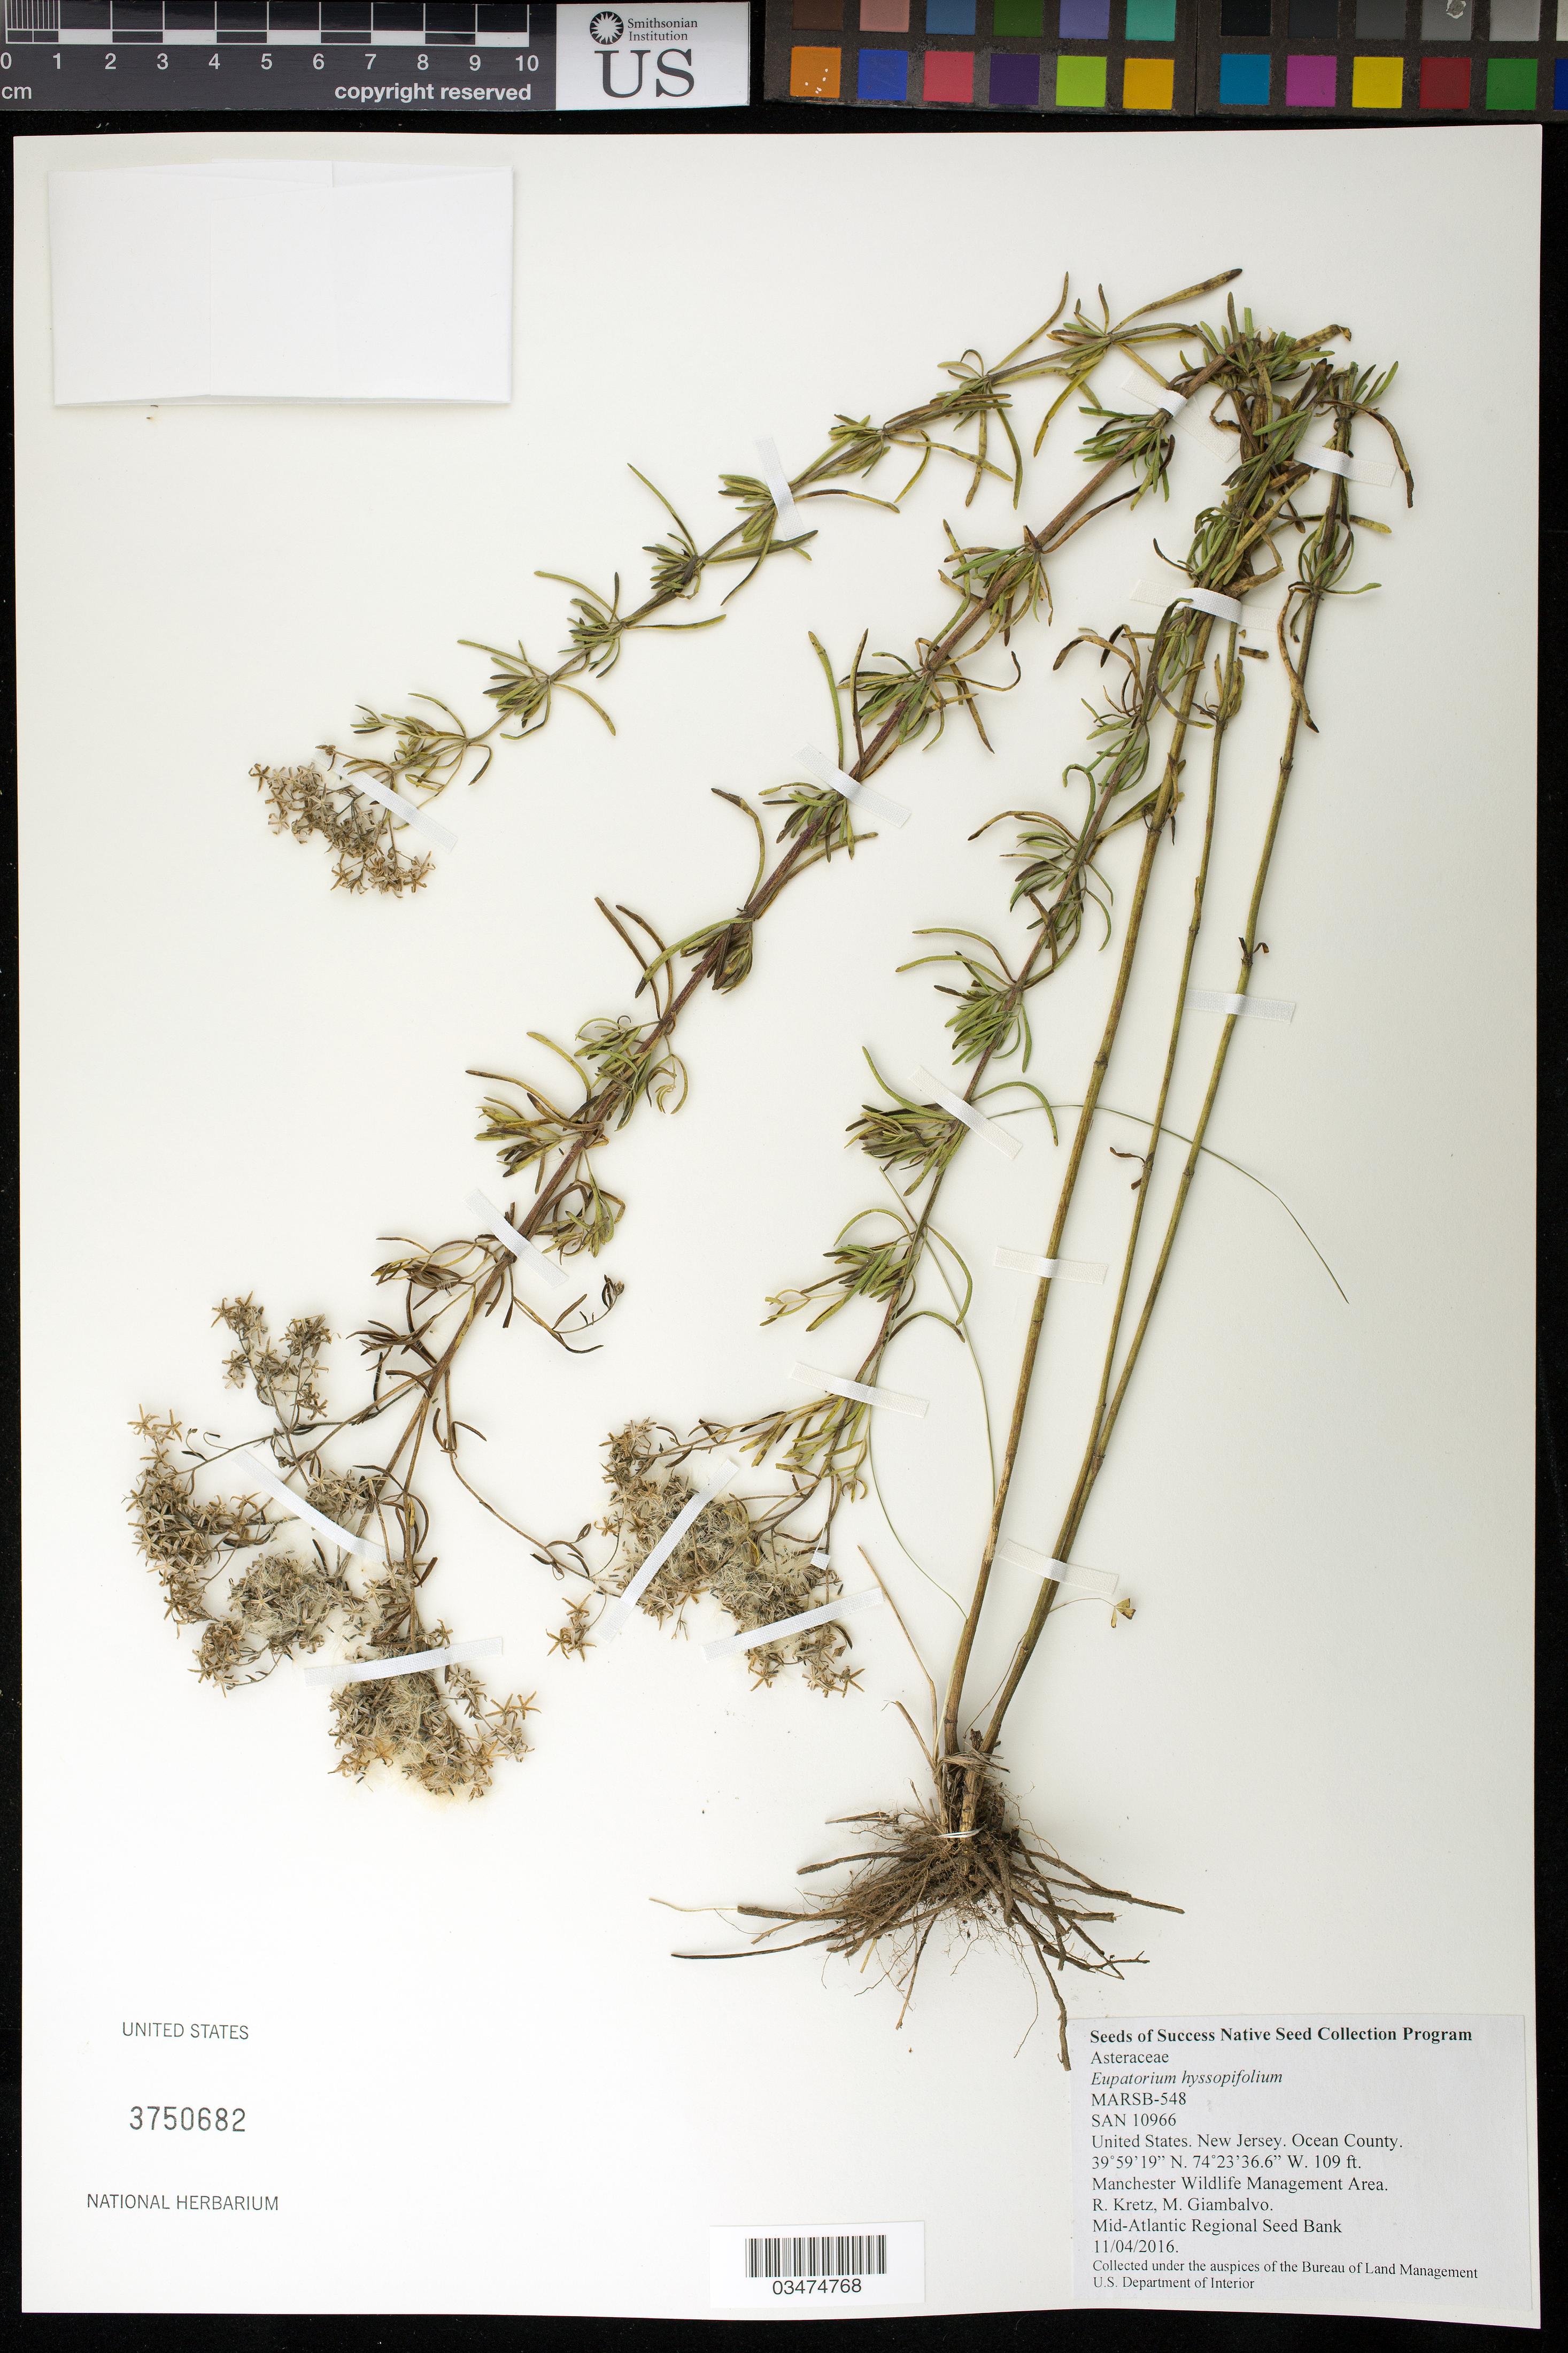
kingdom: Plantae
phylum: Tracheophyta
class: Magnoliopsida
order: Asterales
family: Asteraceae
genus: Eupatorium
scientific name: Eupatorium hyssopifolium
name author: L.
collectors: R. Kretz & M. Giambalvo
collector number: MARSB-548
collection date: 2016-11-04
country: United States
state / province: New Jersey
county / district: Ocean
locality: Manchester Wildlife Management Area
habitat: pitch pine lowlands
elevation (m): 33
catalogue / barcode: US 3750682